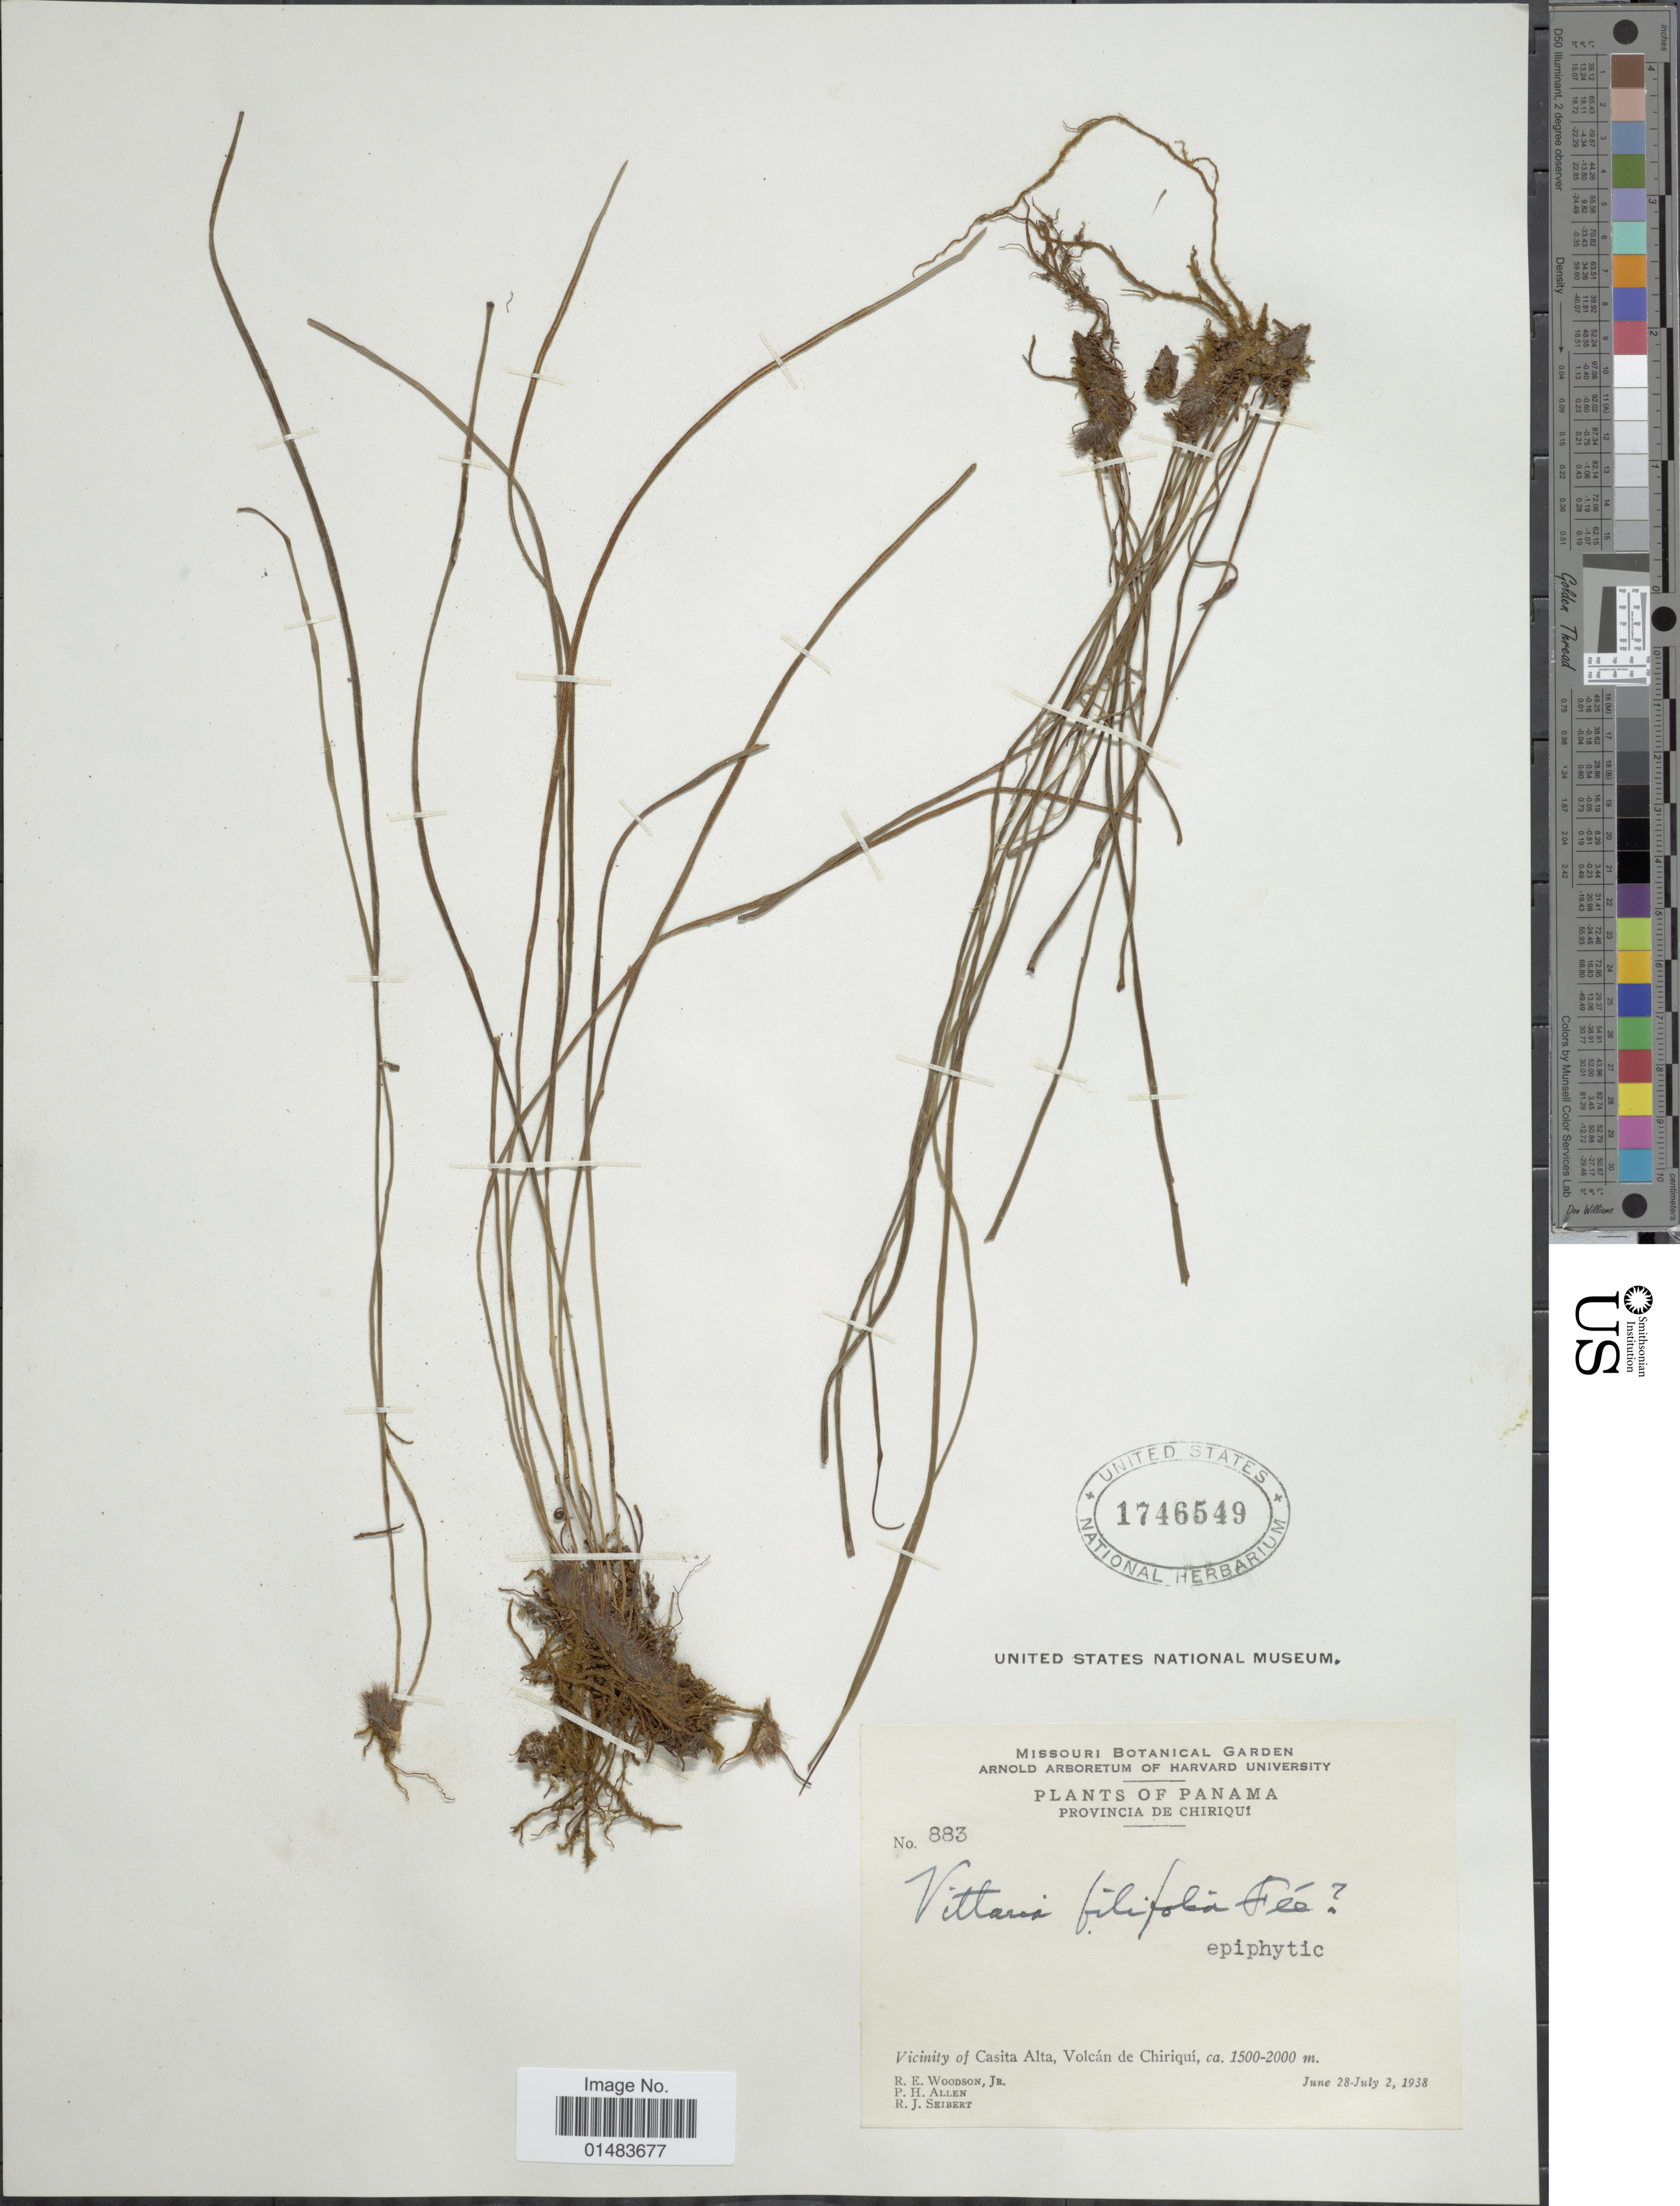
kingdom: Plantae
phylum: Tracheophyta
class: Polypodiopsida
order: Polypodiales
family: Pteridaceae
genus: Vittaria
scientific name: Vittaria graminifolia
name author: Kaulf.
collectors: R. E. Woodson, P. H. Allen & R. J. Seibert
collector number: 883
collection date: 1938-06-28/1938-07-02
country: Panama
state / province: Chiriqui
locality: Plants of Panama, Epiphytic, Vicinity of Casita, Volcan de Chriqui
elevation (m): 1500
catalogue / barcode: US 1746549